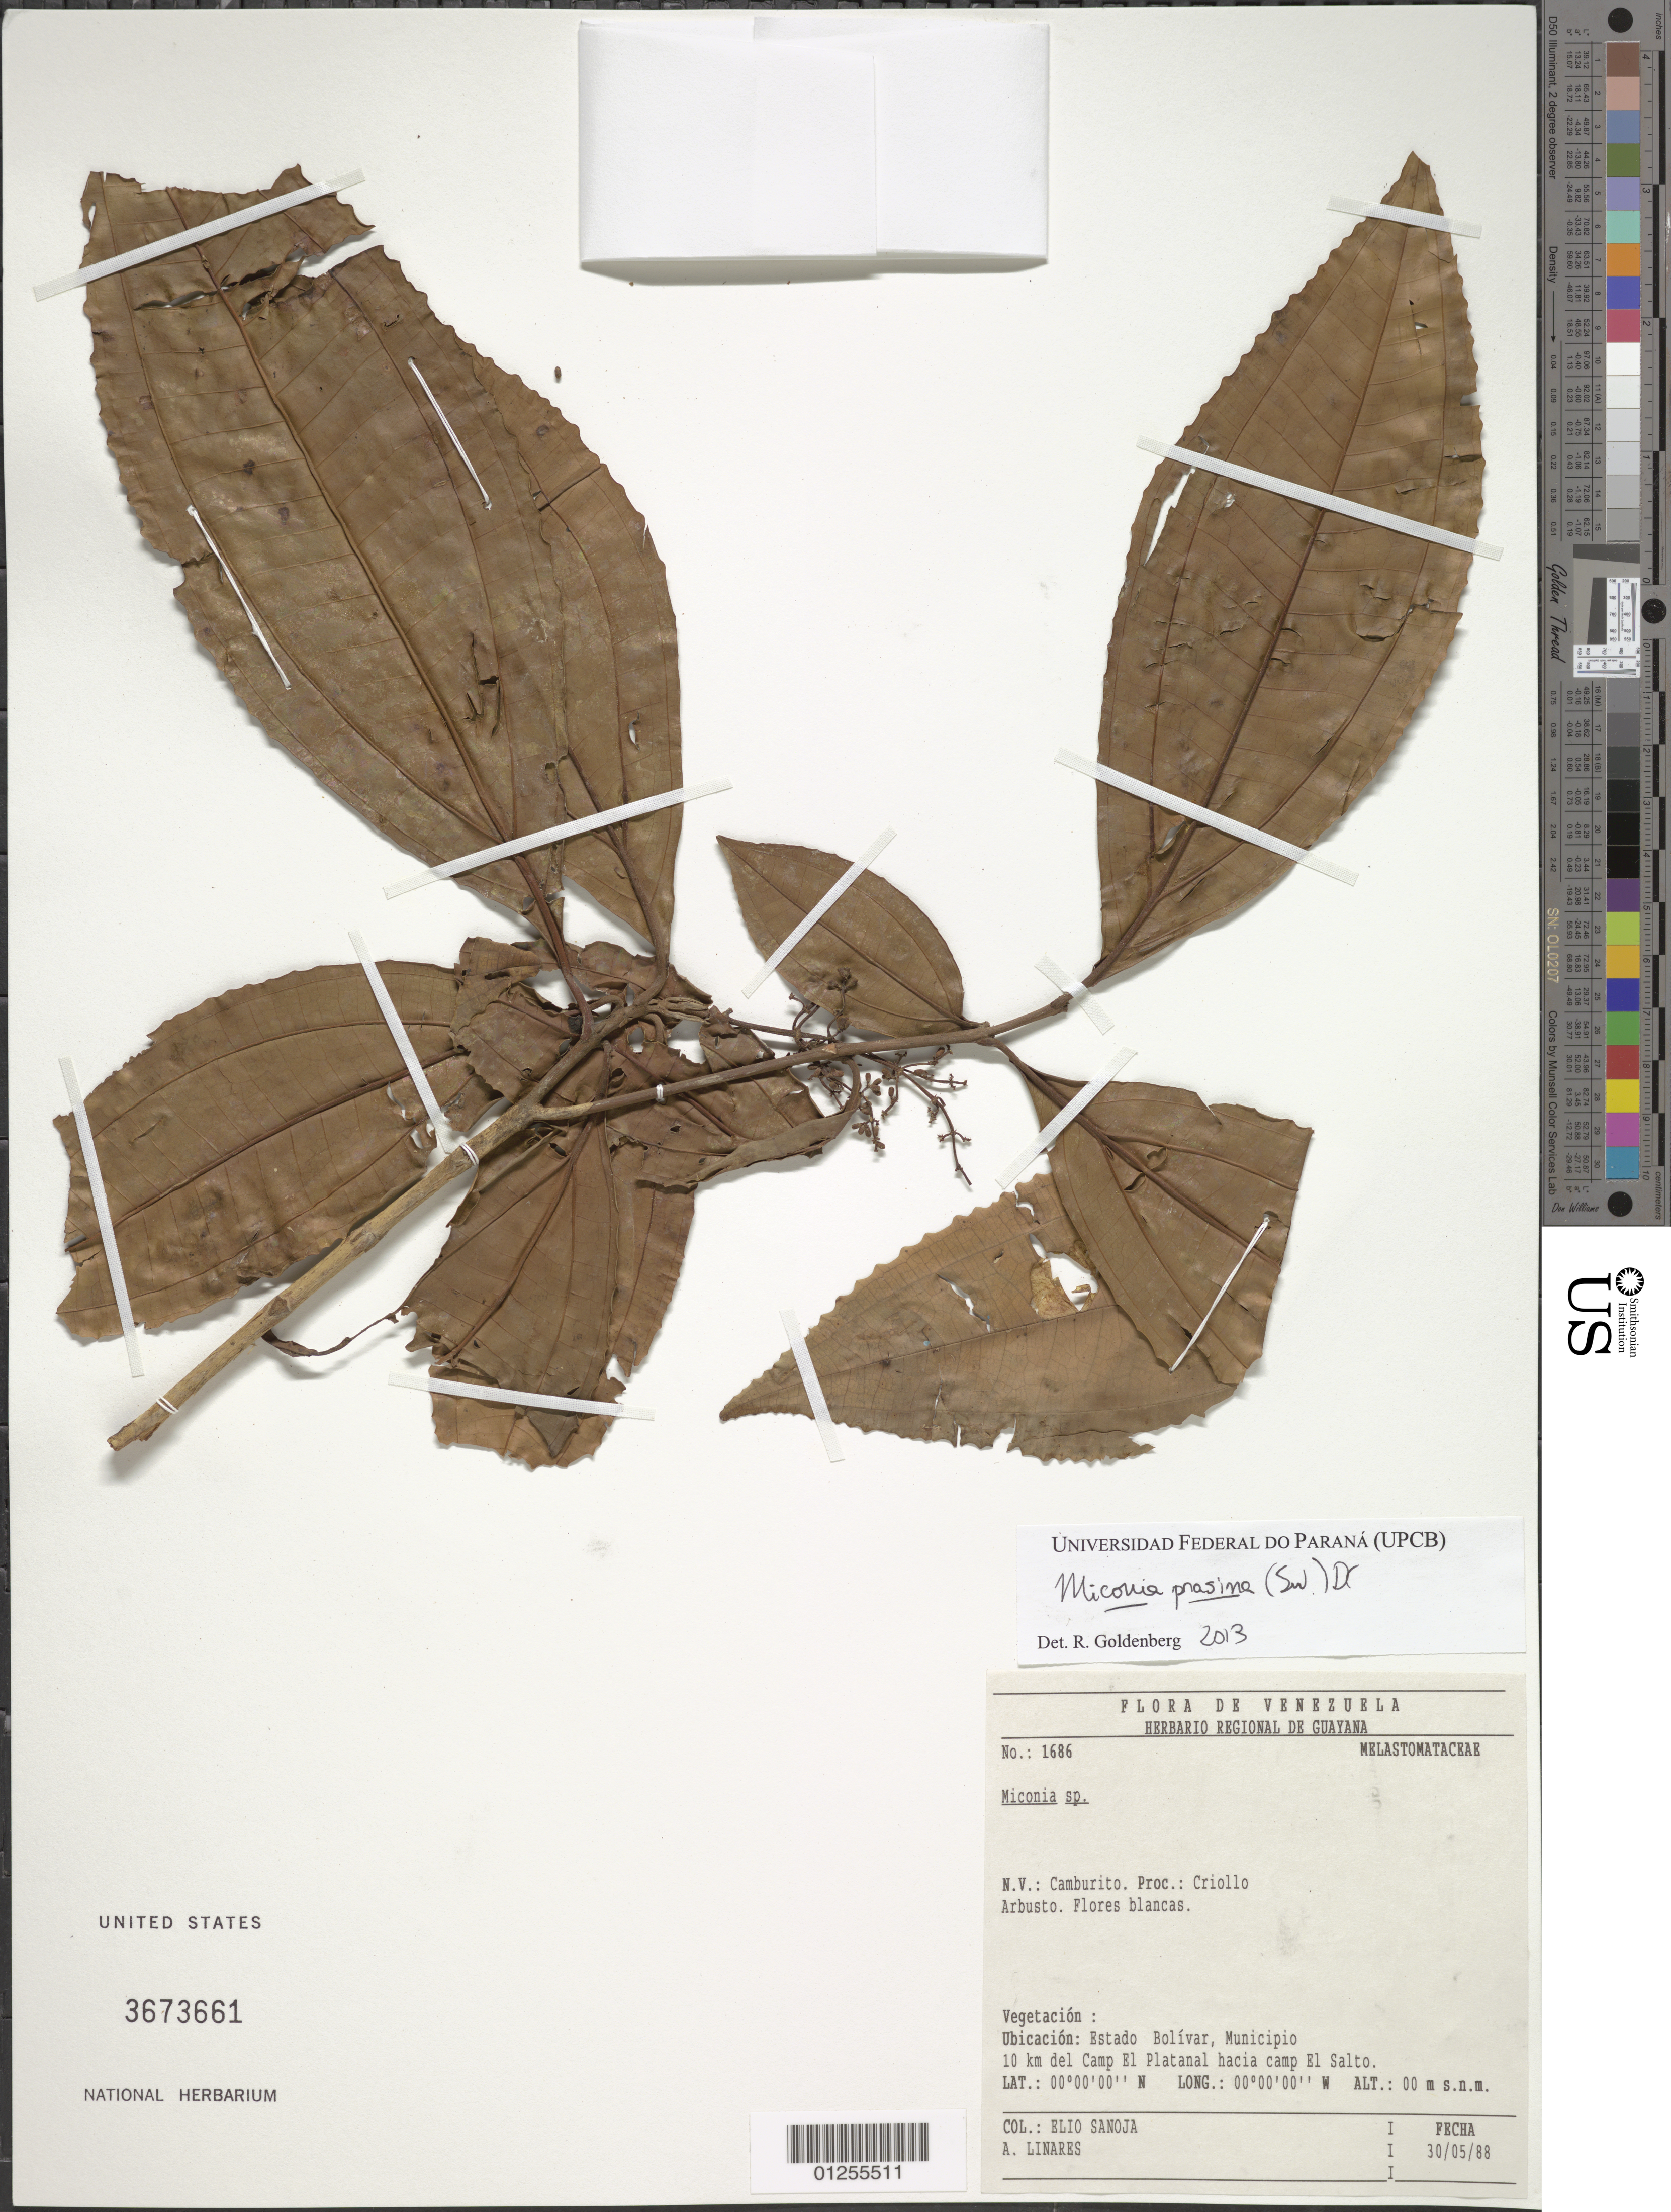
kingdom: Plantae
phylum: Tracheophyta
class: Magnoliopsida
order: Myrtales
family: Melastomataceae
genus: Miconia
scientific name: Miconia prasina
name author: (Sw.) DC.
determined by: Goldenberg, R.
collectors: E. Sanoja & A. Linares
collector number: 1686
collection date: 1988-05-30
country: Venezuela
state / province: Bolívar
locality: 10 km del Camp El Platanal hacia camp El Salto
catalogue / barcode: US 3673661